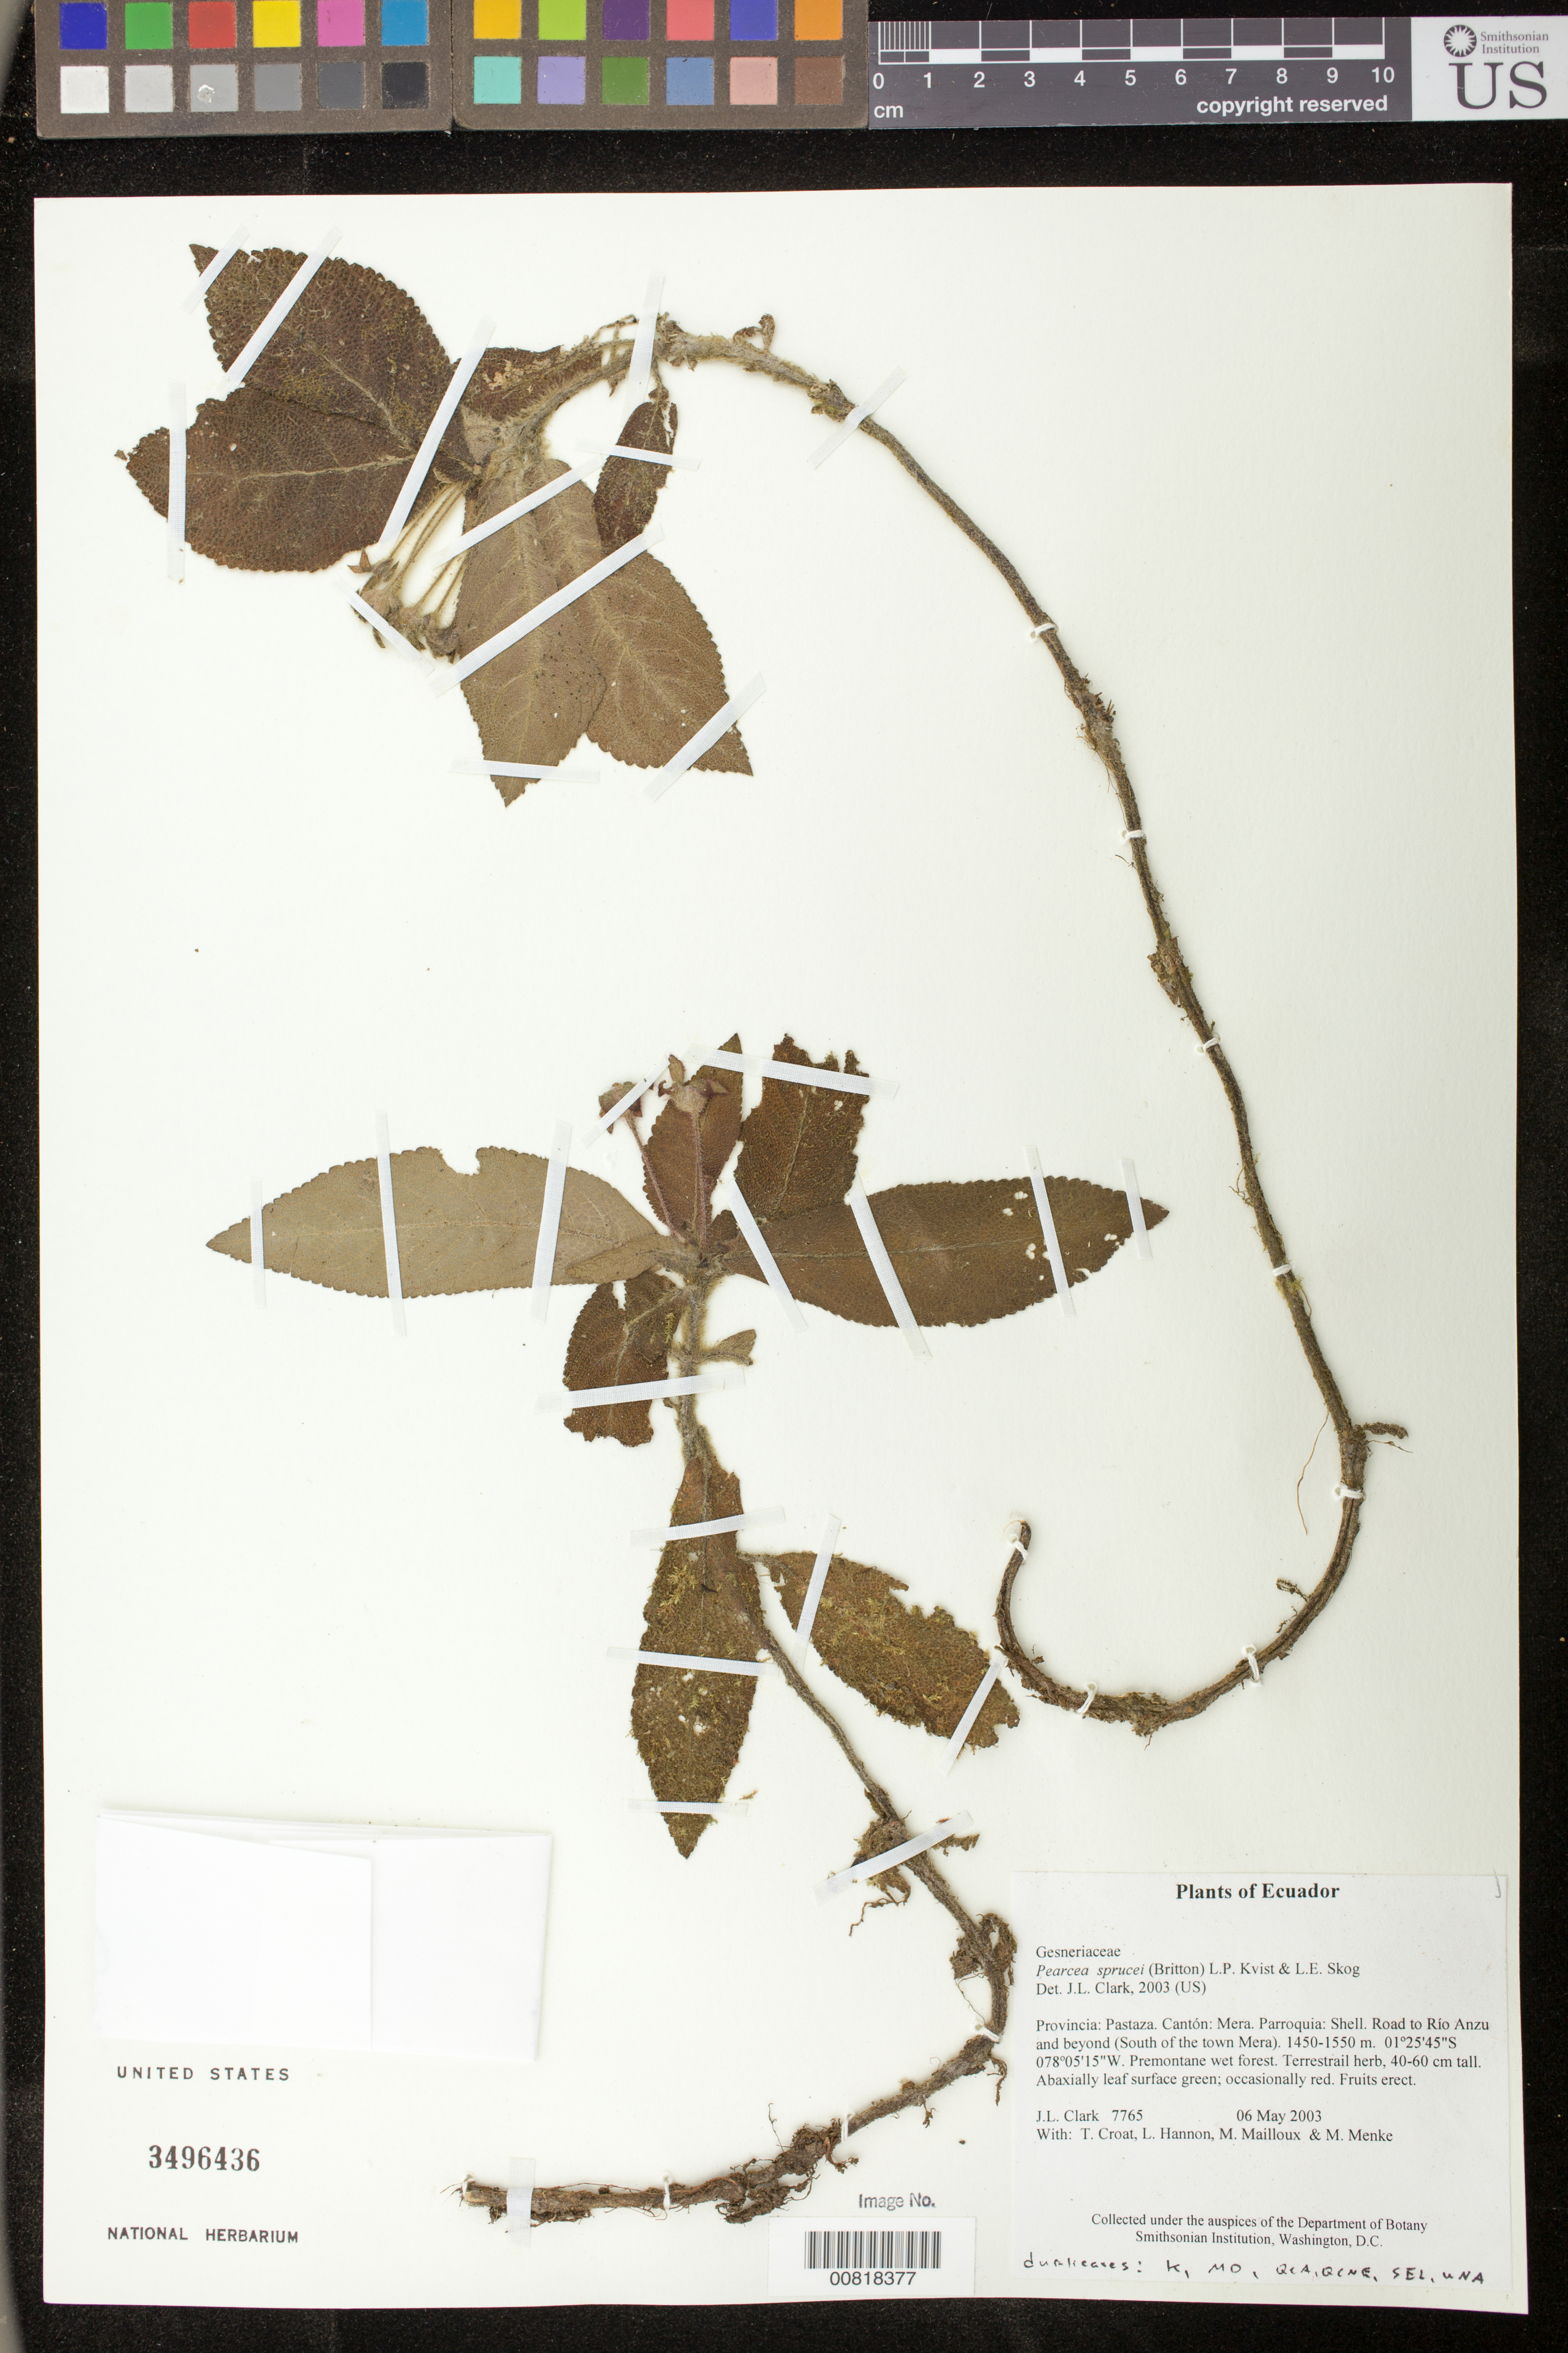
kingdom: Plantae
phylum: Tracheophyta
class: Magnoliopsida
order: Lamiales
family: Gesneriaceae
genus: Pearcea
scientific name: Pearcea sprucei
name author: (Britton) L.P. Kvist & L.E. Skog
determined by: Clark, J. L., (SEL), The Marie Selby Botanical Garden (UNITED STATES)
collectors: J. L. Clark, T. B. Croat, L. Hannon, M. Mailloux & M. Menke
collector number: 7765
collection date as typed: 06 May 2003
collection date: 2003-05-06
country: Ecuador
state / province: Pastaza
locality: Mera. Parroquia: Shell. Road to Río Anzu and beyond (South of the town Mera).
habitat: Premontane wet forest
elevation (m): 1450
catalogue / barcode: US 3496436